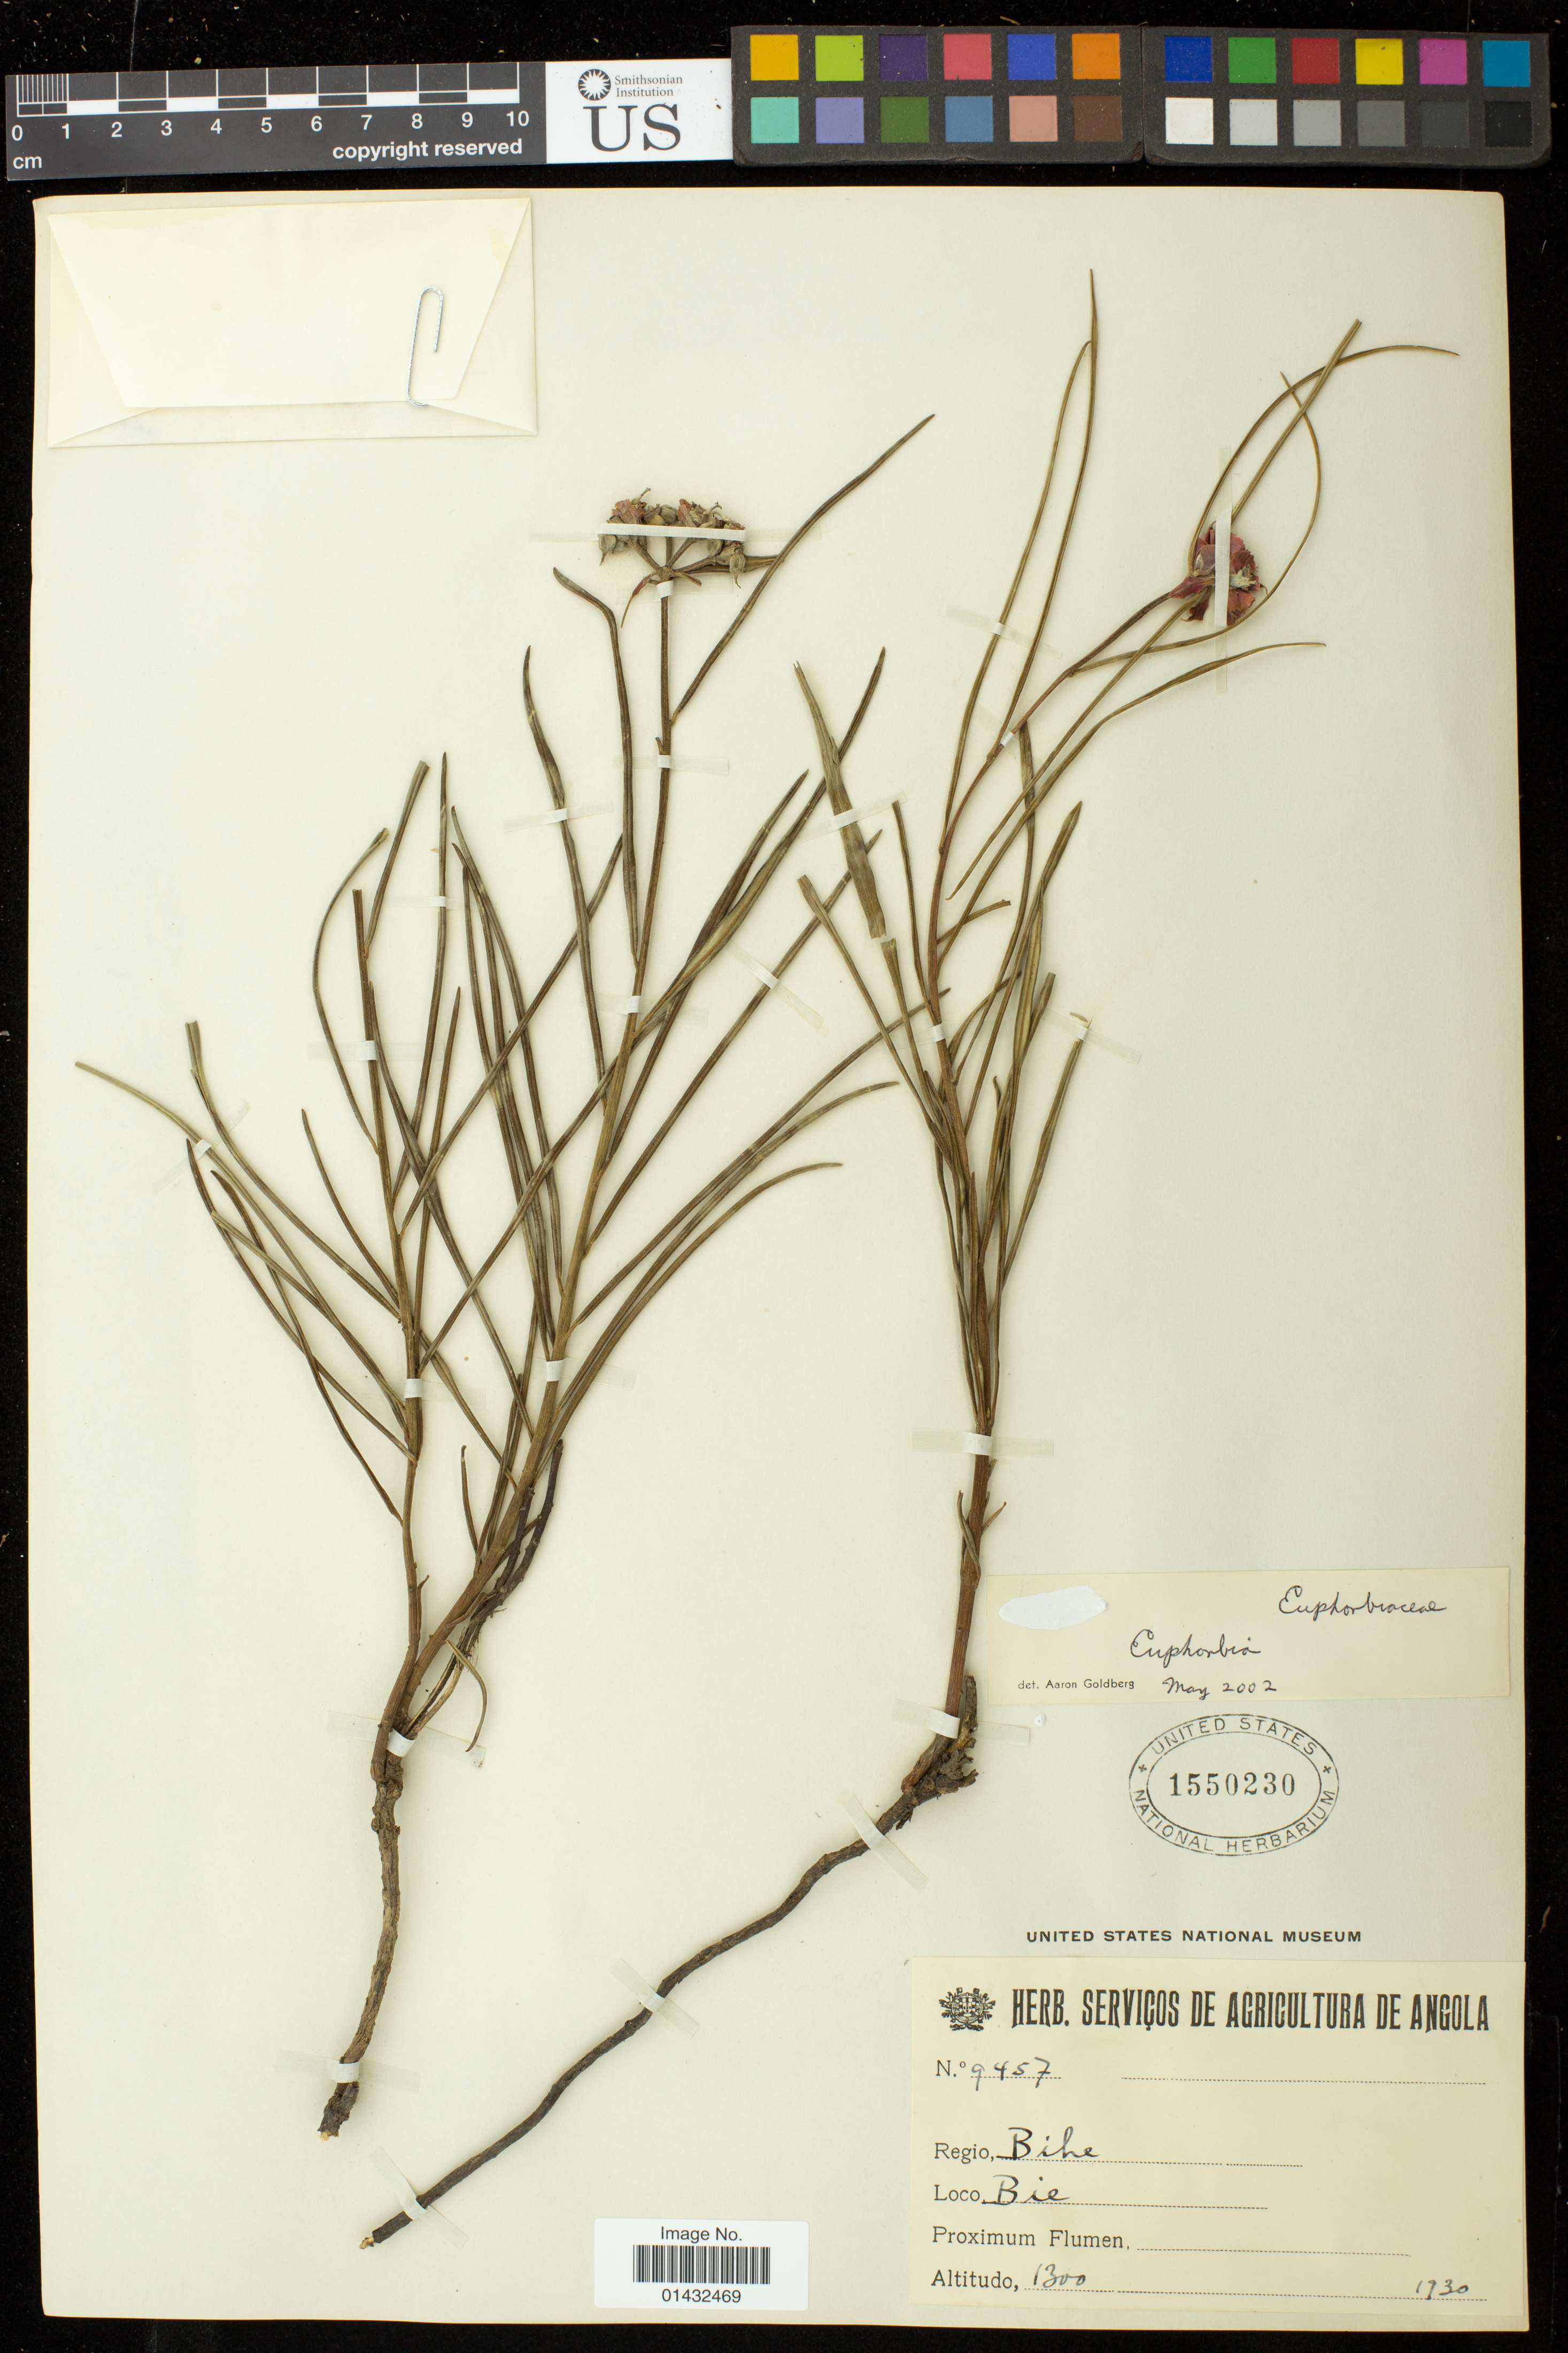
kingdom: Plantae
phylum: Tracheophyta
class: Magnoliopsida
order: Malpighiales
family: Euphorbiaceae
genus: Euphorbia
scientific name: Euphorbia sp.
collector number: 9457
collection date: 1930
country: Angola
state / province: Bie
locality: Bihe; Bie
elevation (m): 396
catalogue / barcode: US 1550230